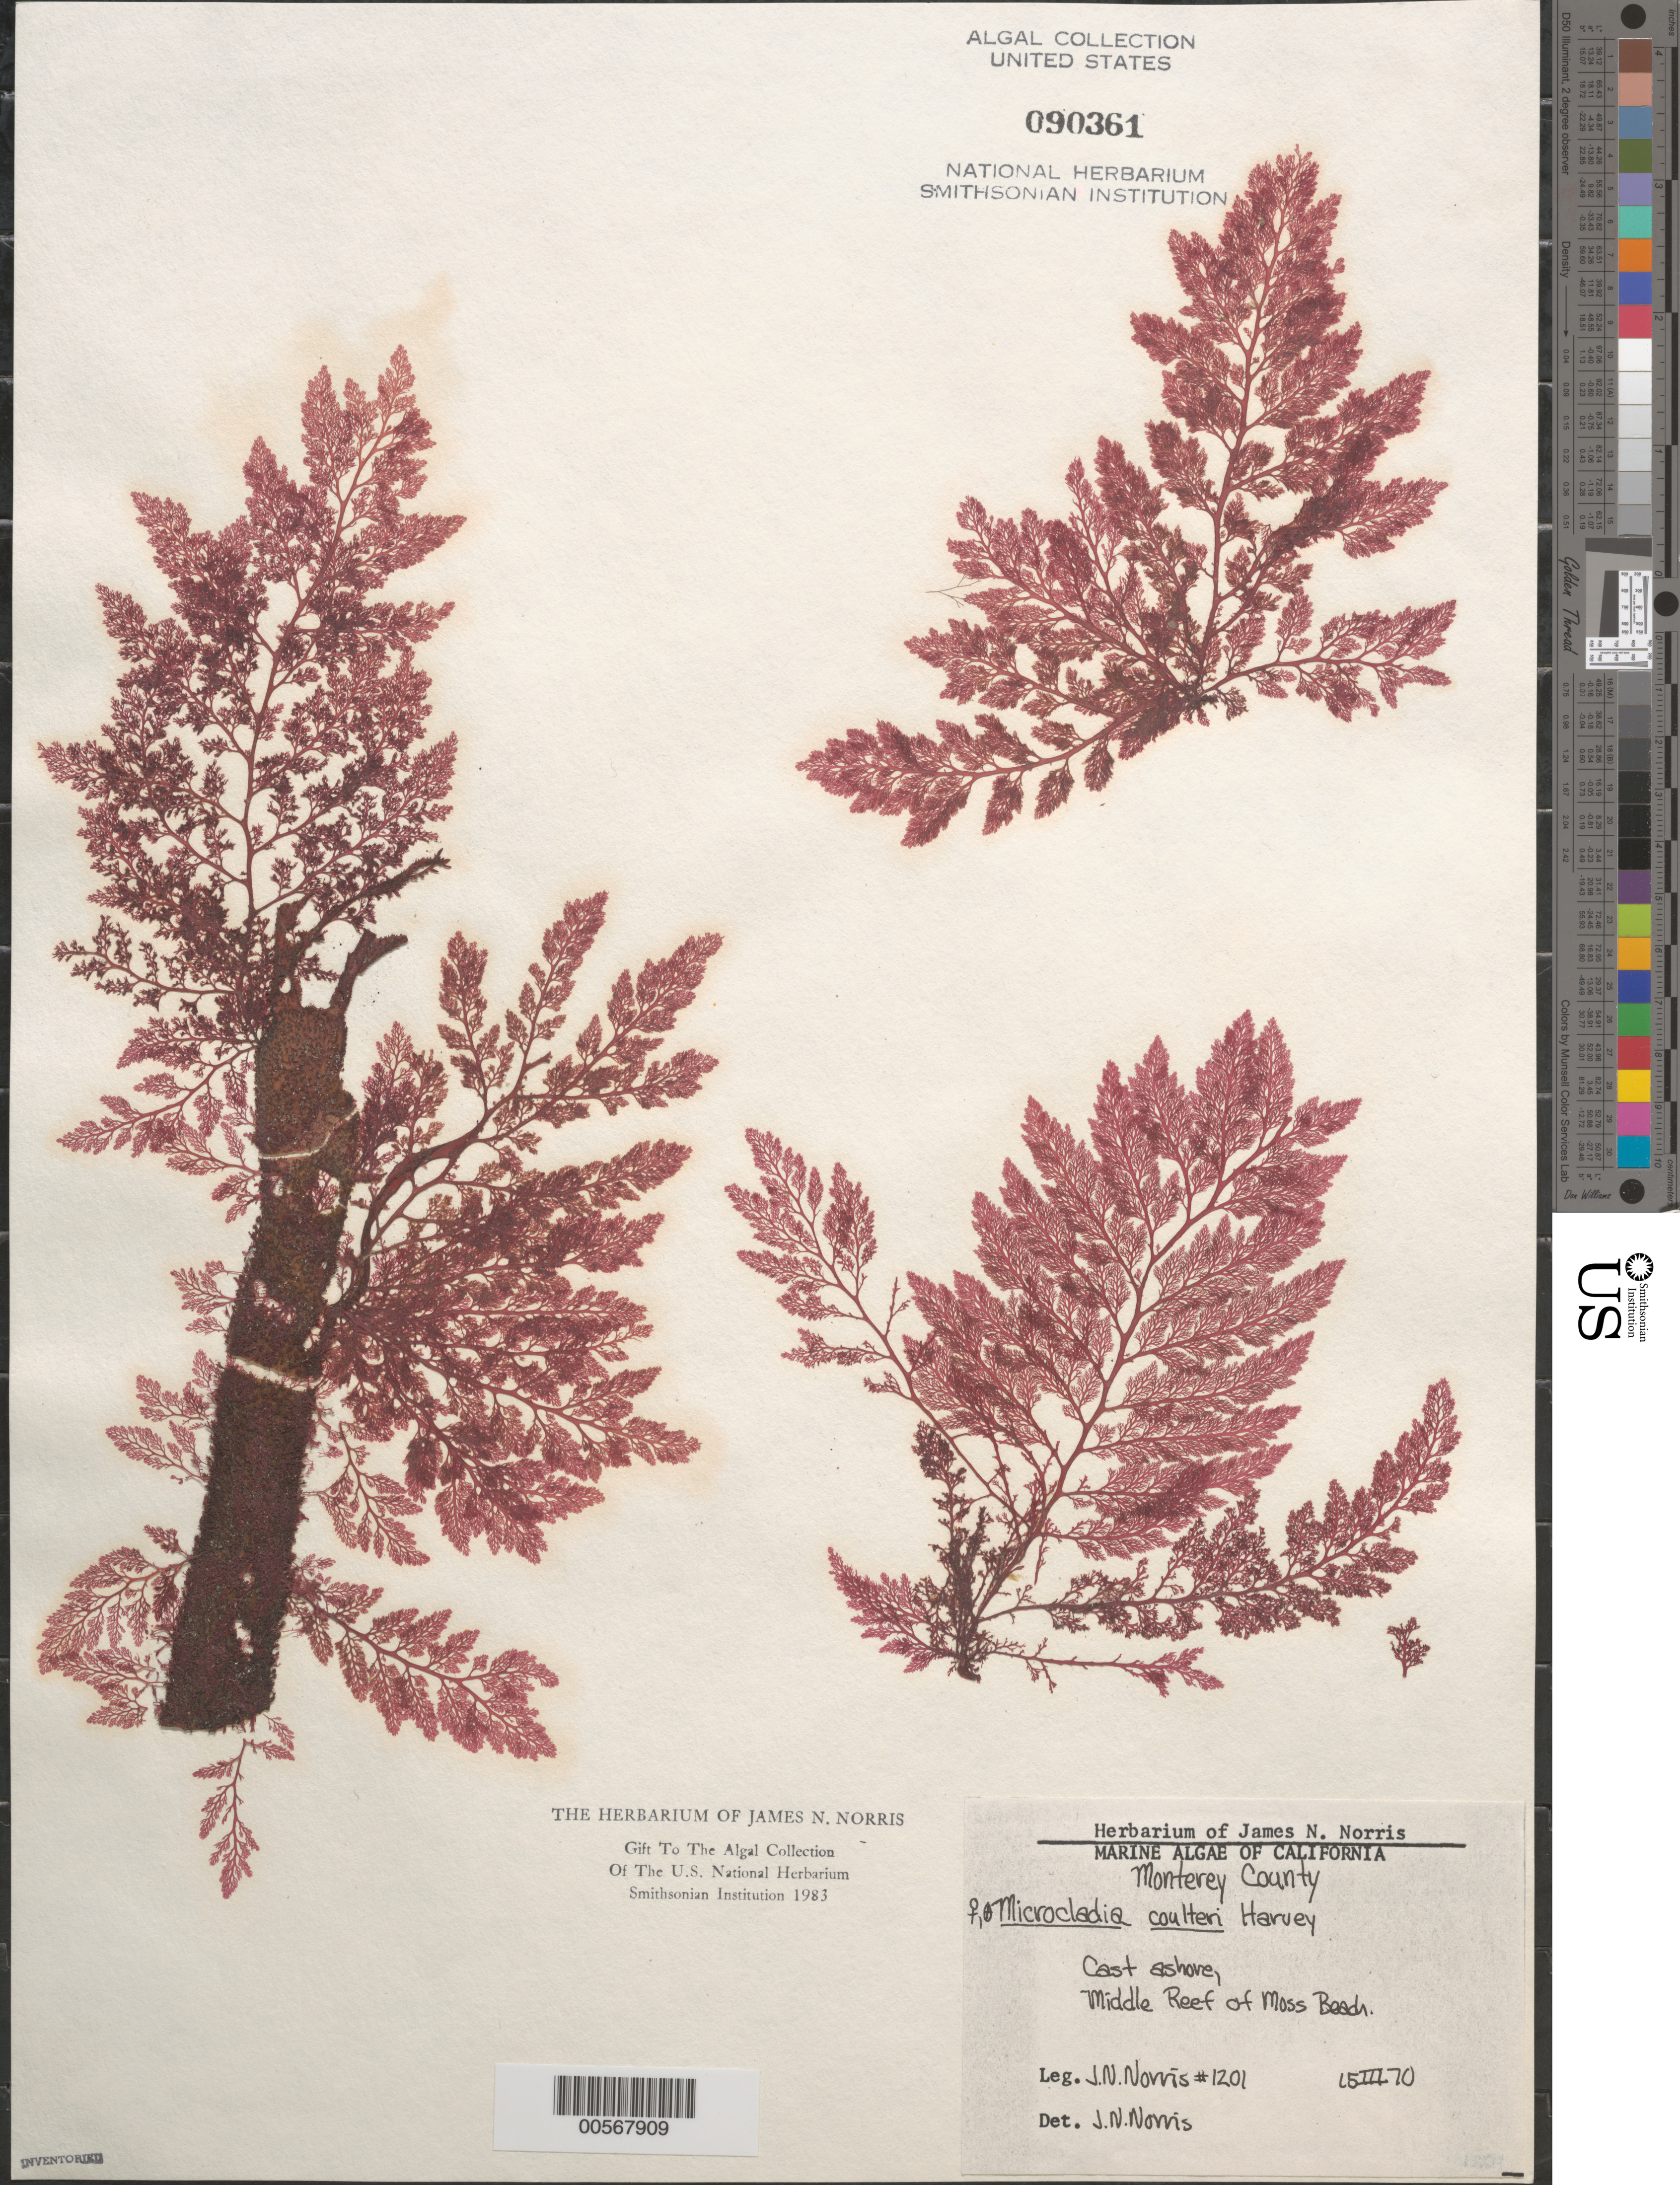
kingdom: Plantae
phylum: Rhodophyta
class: Florideophyceae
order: Ceramiales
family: Ceramiaceae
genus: Microcladia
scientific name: Microcladia coulteri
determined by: Norris, James N.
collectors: J. N. Norris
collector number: JN-1201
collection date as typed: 15 Mar 1970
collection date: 1970-03-15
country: United States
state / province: California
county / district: Monterey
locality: Middle Reef of Moss Beach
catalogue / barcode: US 90361